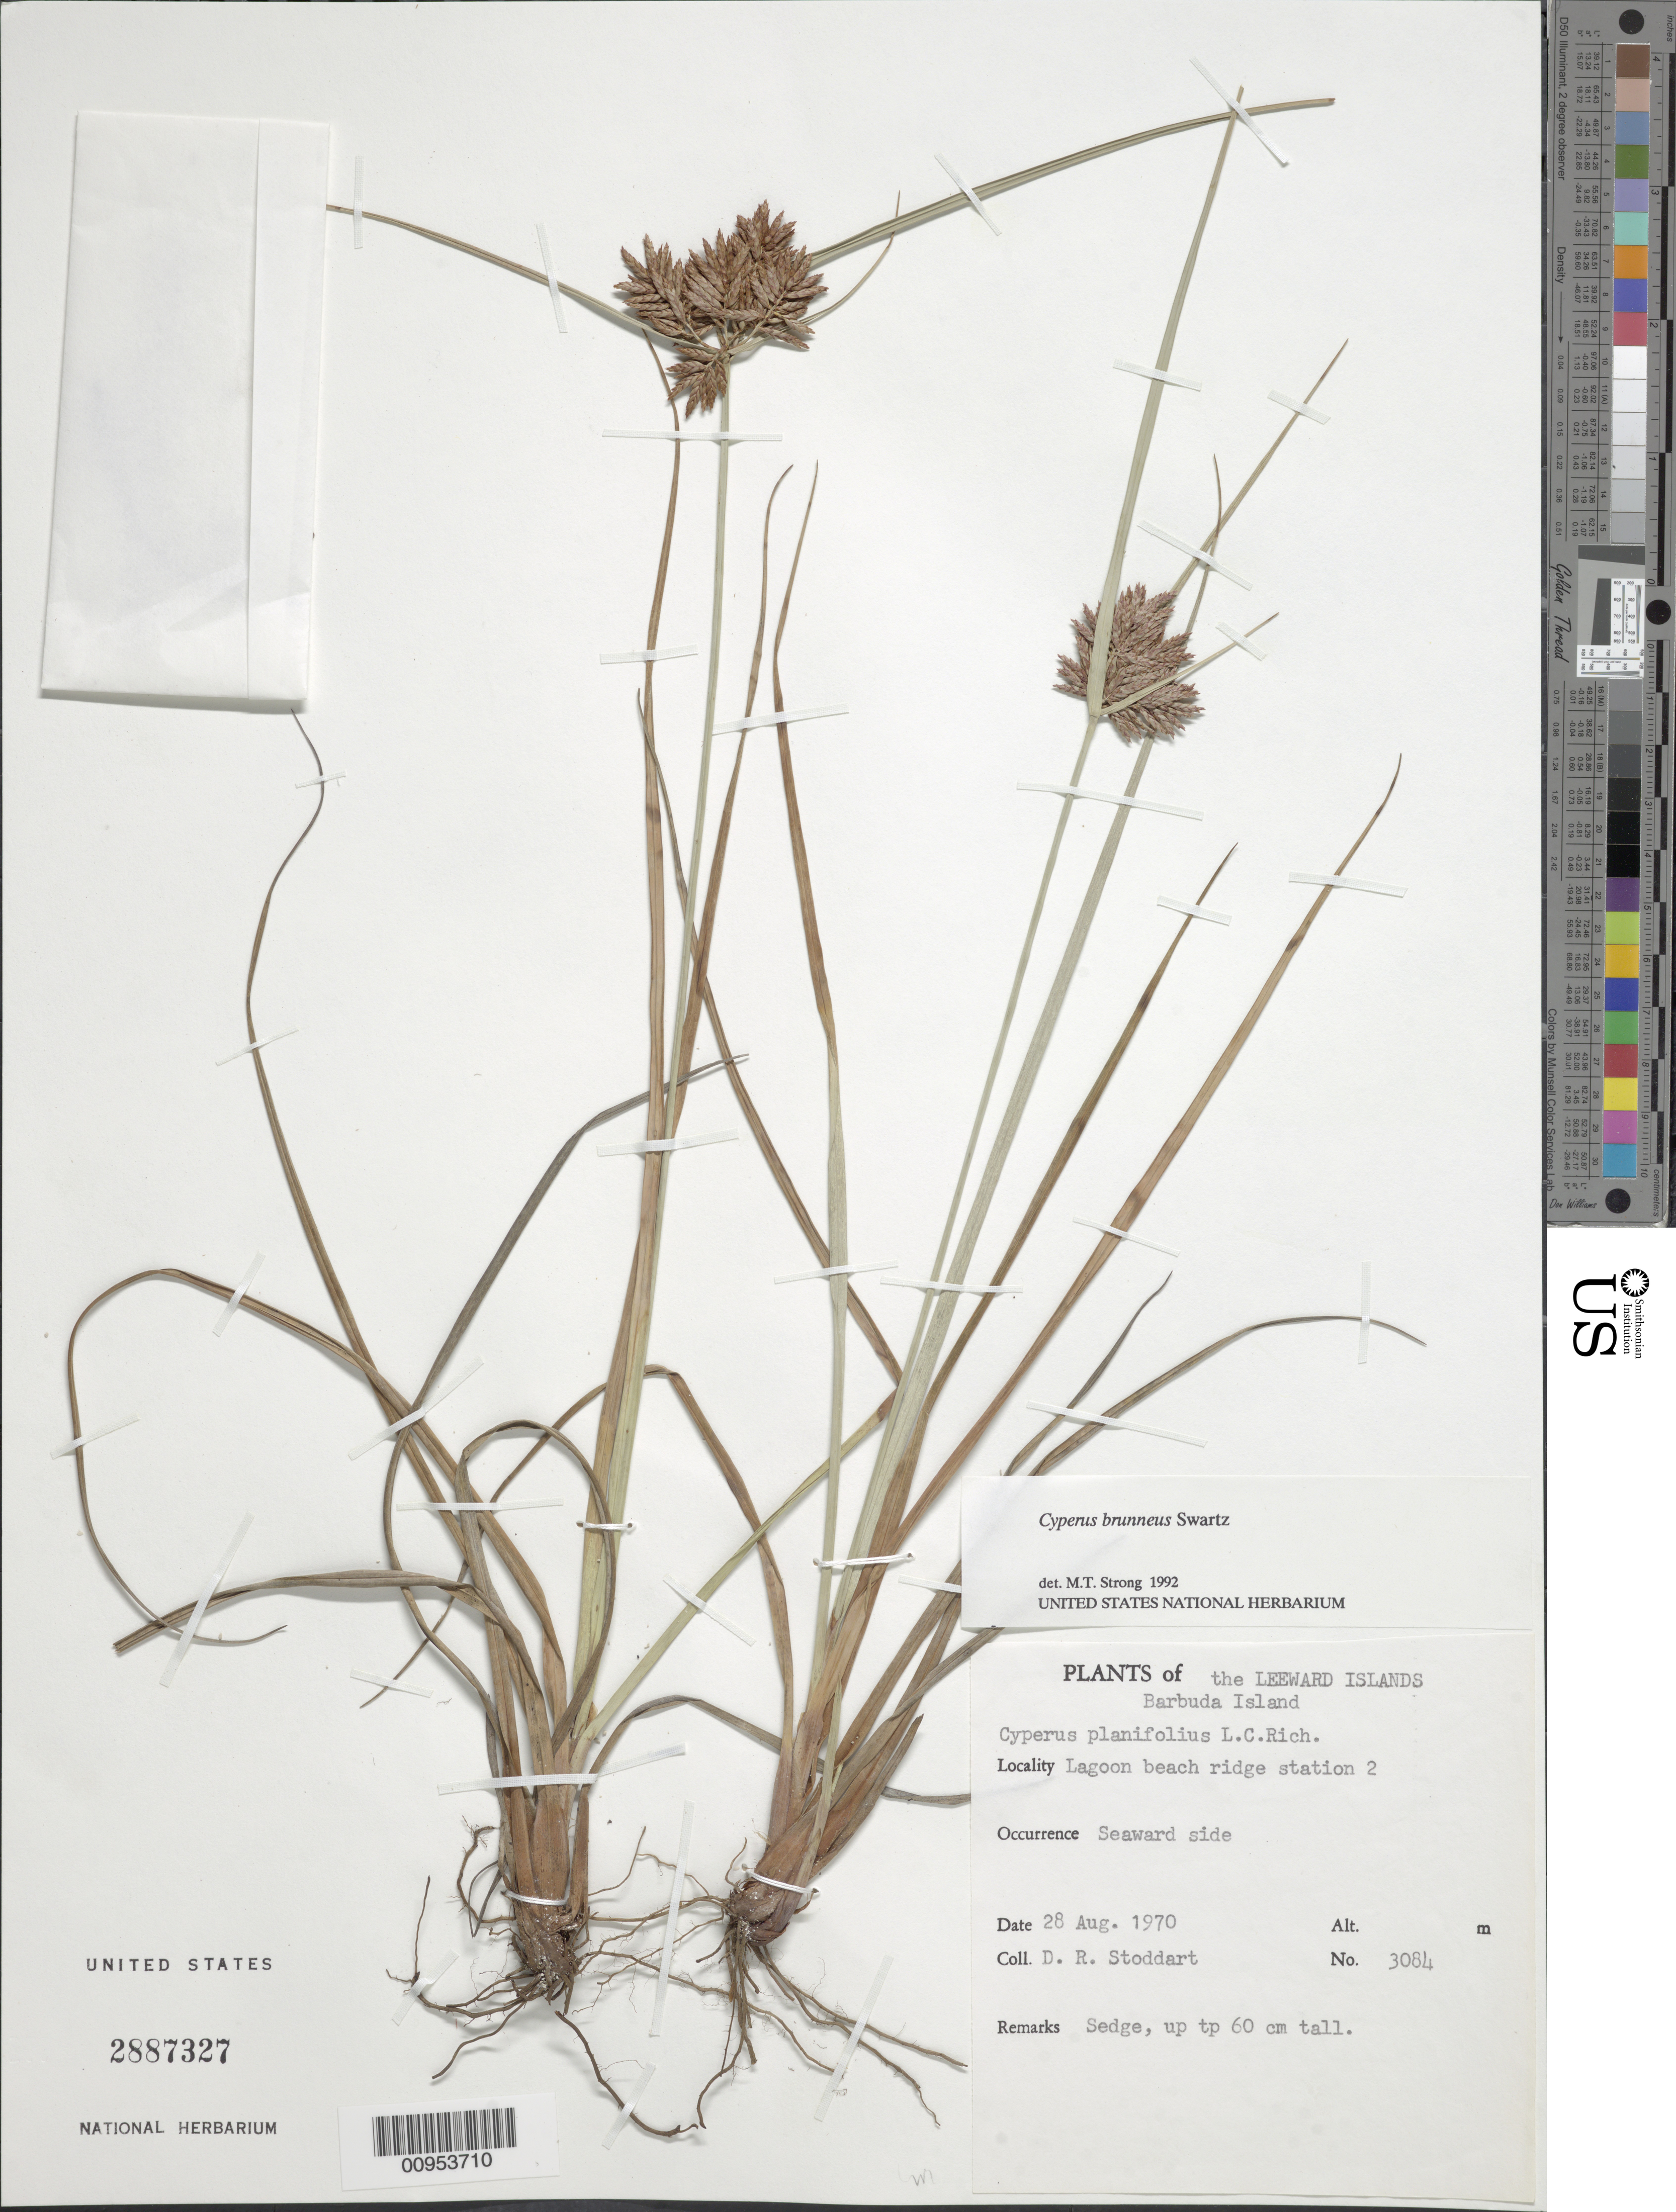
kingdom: Plantae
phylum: Tracheophyta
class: Liliopsida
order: Poales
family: Cyperaceae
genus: Cyperus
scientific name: Cyperus brunneus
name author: Sw.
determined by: Strong, M. T., (US), Smithsonian Institution - National Museum of Natural History (UNITED STATES)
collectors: D. R. Stoddart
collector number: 3084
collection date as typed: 28 Aug 1970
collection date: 1970-08-28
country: Antigua and Barbuda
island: Barbuda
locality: Lagoon beach ridge station 2, seaward side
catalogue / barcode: US 2887327